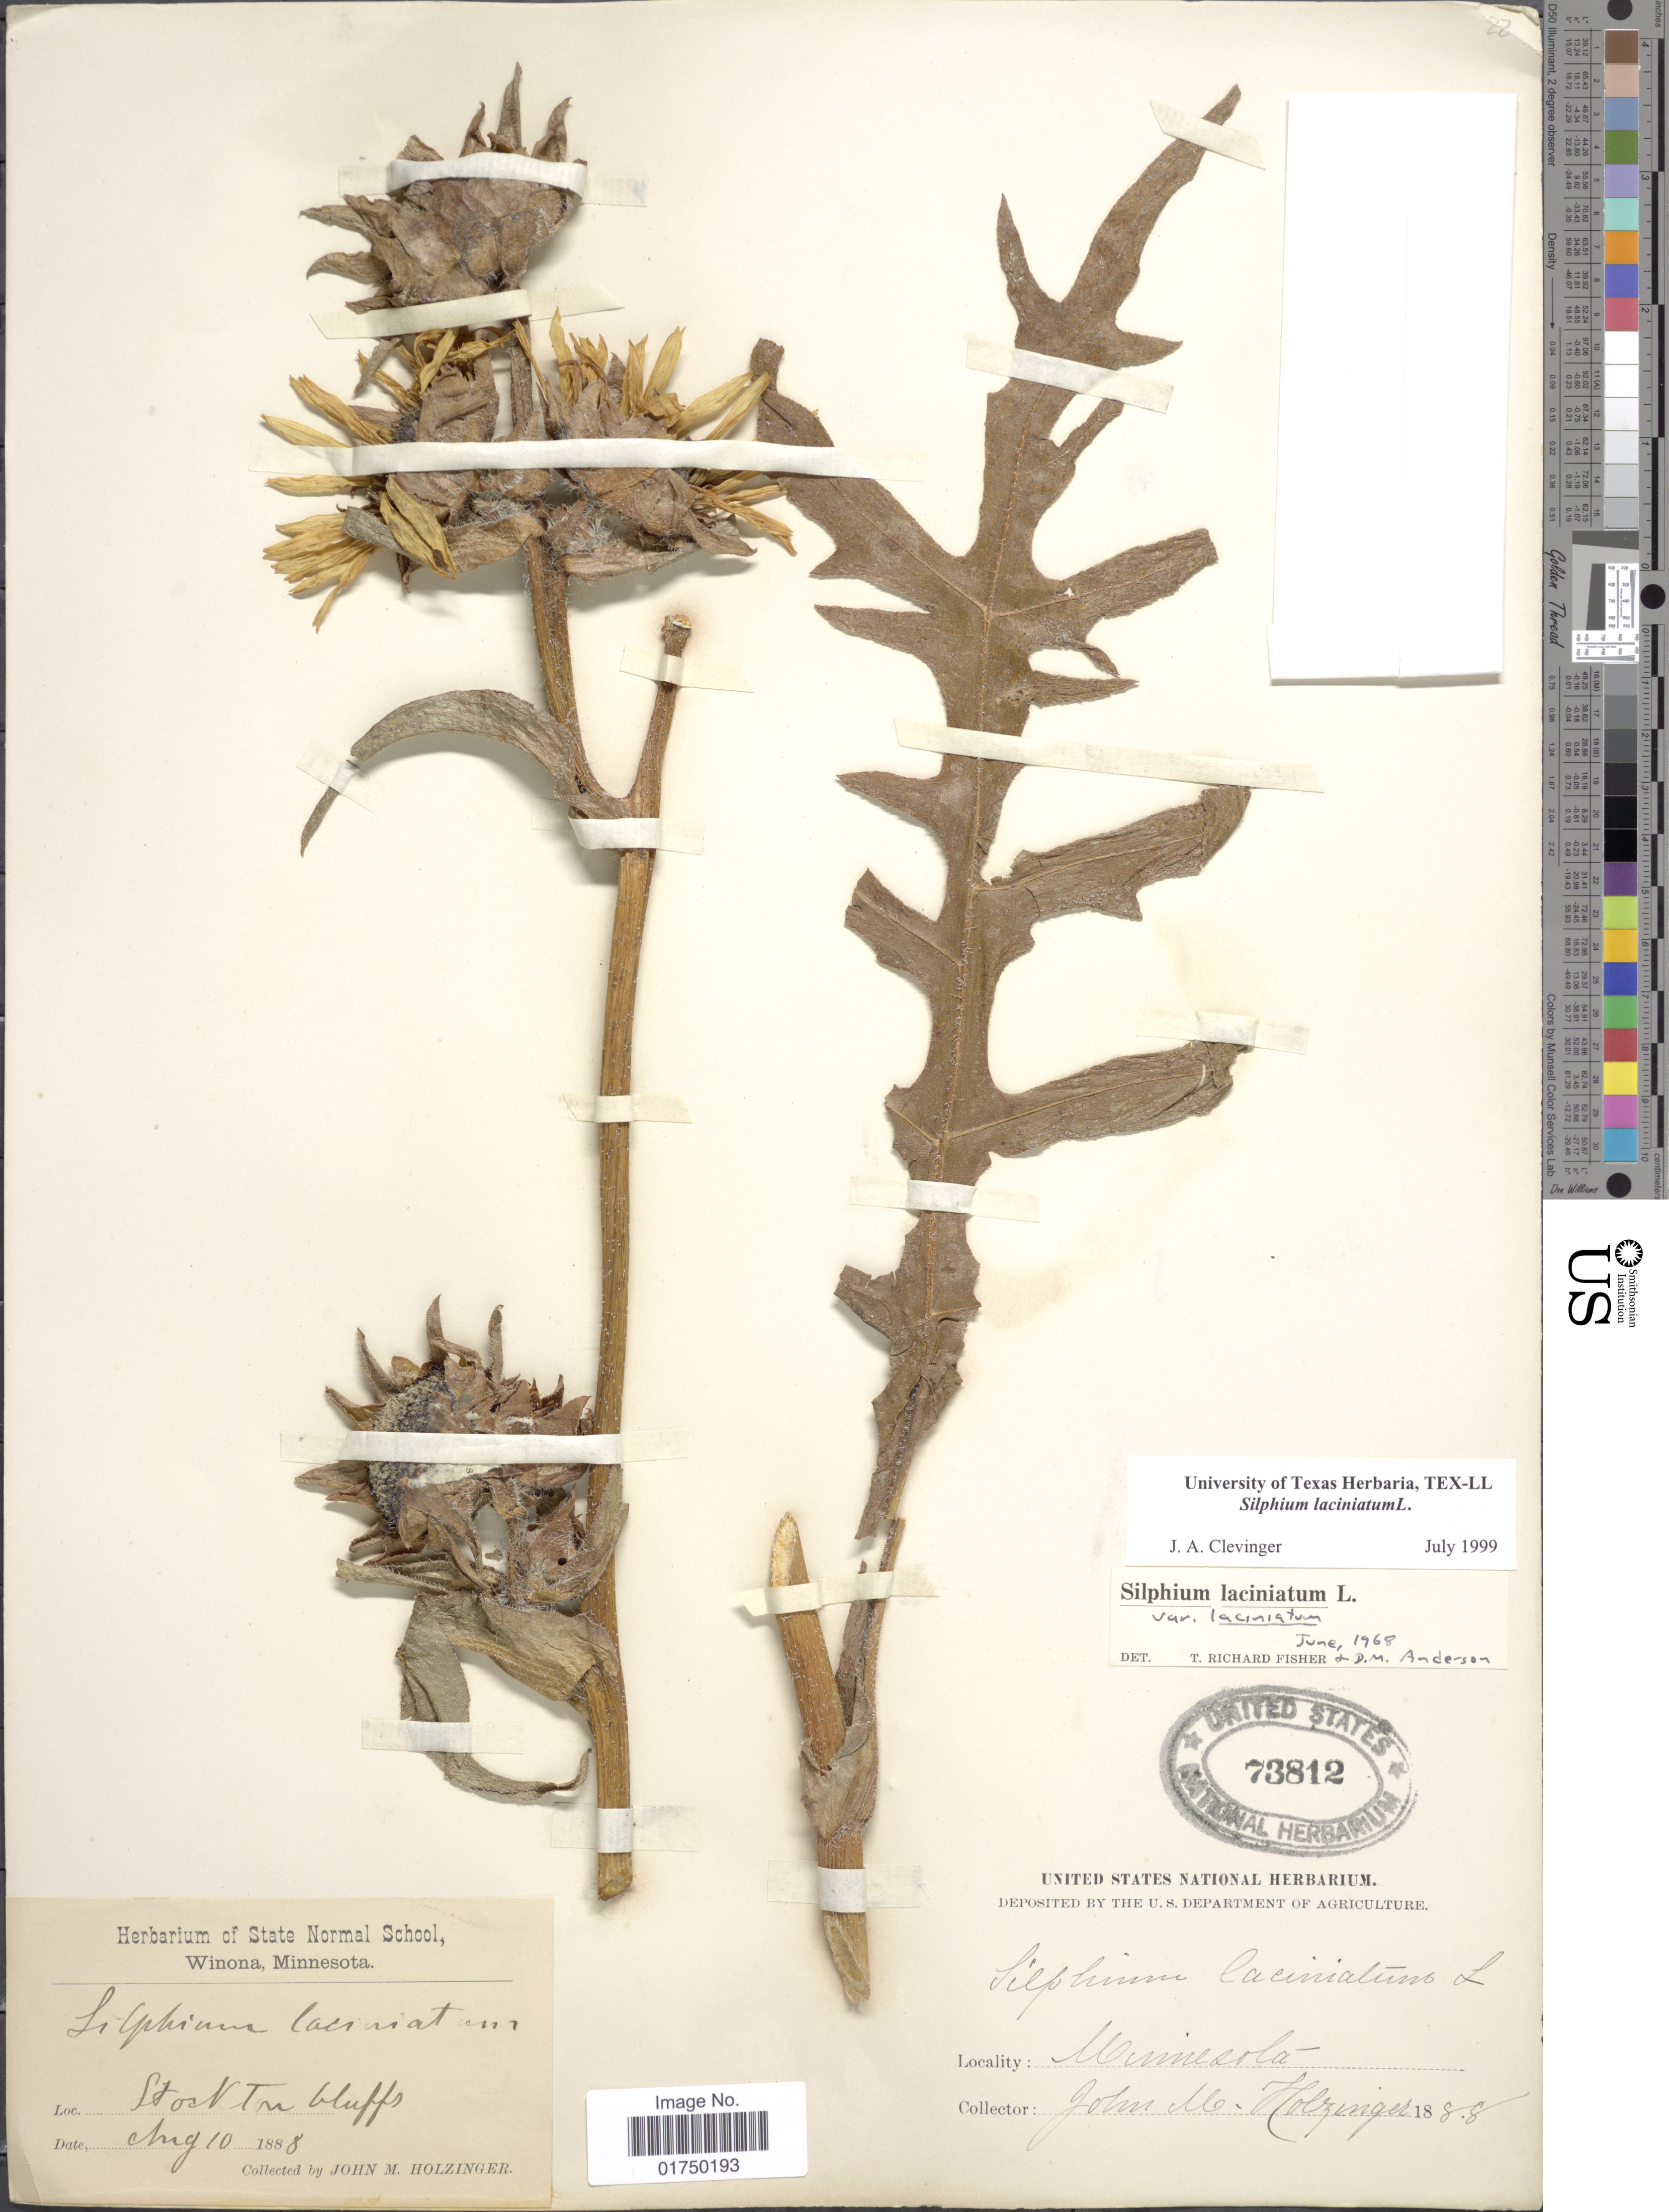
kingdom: Plantae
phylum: Tracheophyta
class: Magnoliopsida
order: Asterales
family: Asteraceae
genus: Silphium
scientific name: Silphium laciniatum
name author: L.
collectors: J. M. Holzinger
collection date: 1888-08-10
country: United States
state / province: Minnesota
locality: Stockton bluffs.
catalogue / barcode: US 73812